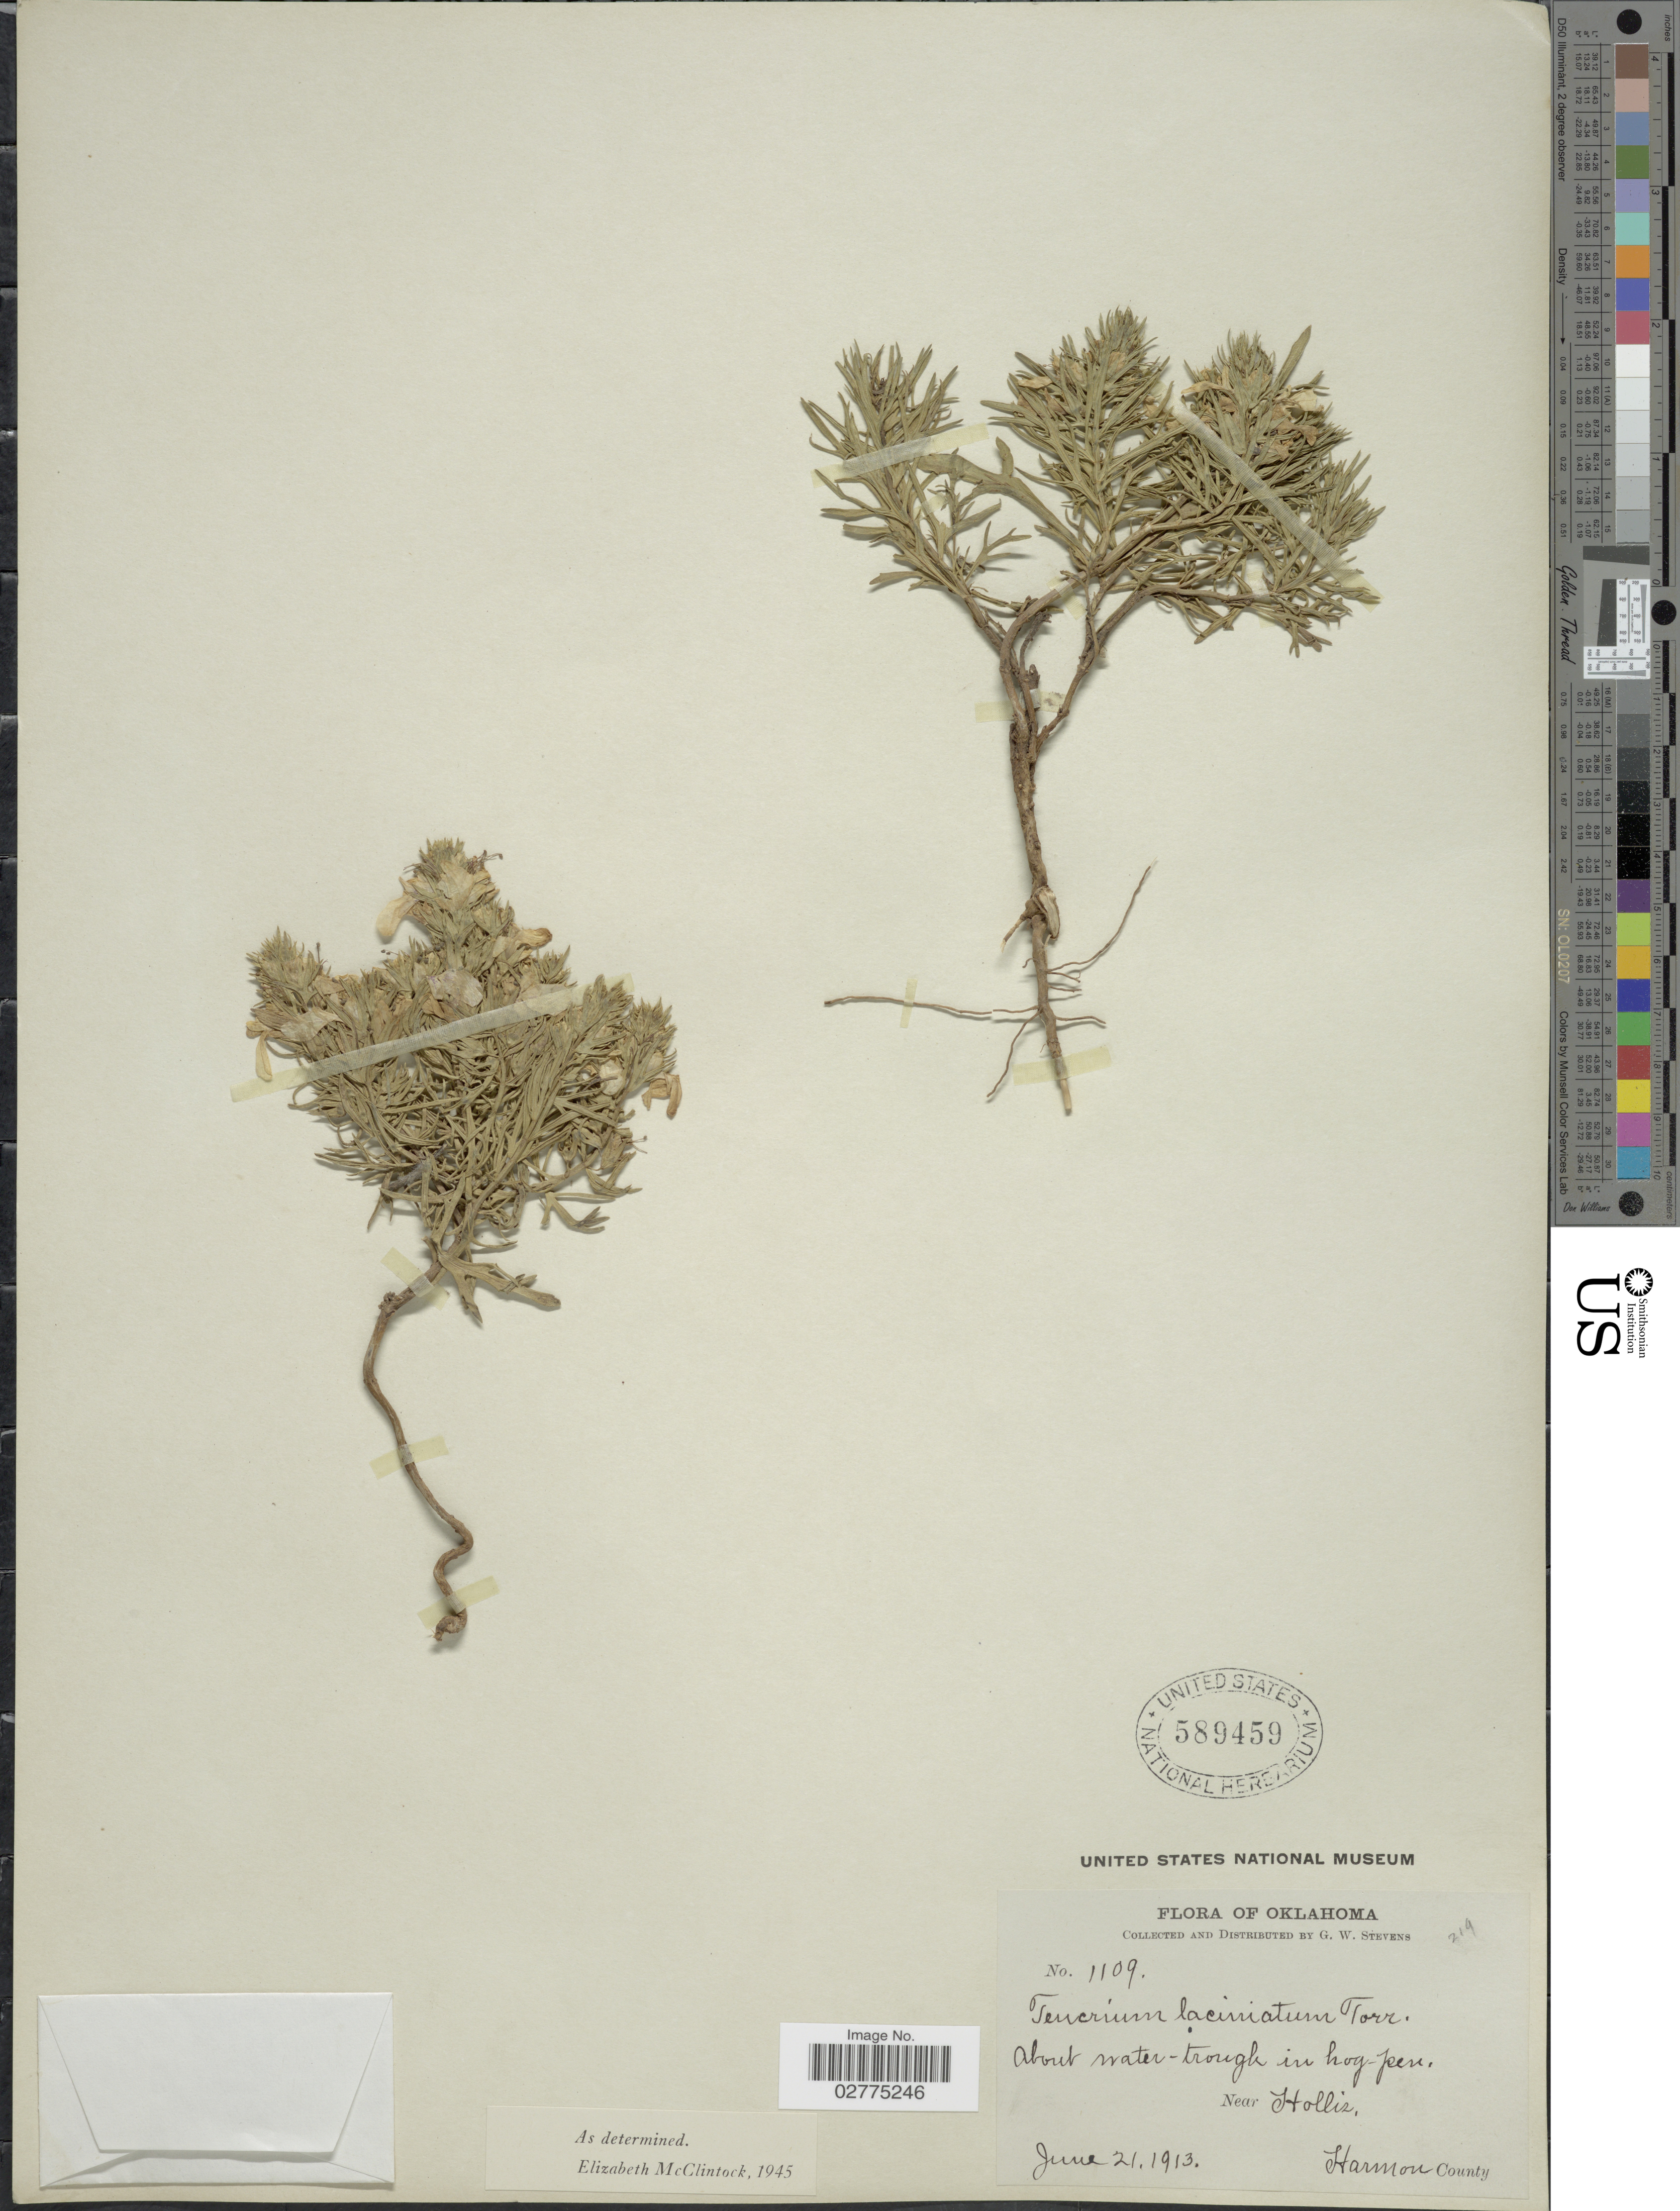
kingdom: Plantae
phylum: Tracheophyta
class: Magnoliopsida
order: Lamiales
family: Lamiaceae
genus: Teucrium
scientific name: Teucrium laciniatum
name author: Torr.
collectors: G. W. Stevens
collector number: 1109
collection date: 1913-06-21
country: United States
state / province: Oklahoma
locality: Near Holliz, Harmon County.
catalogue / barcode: US 589459